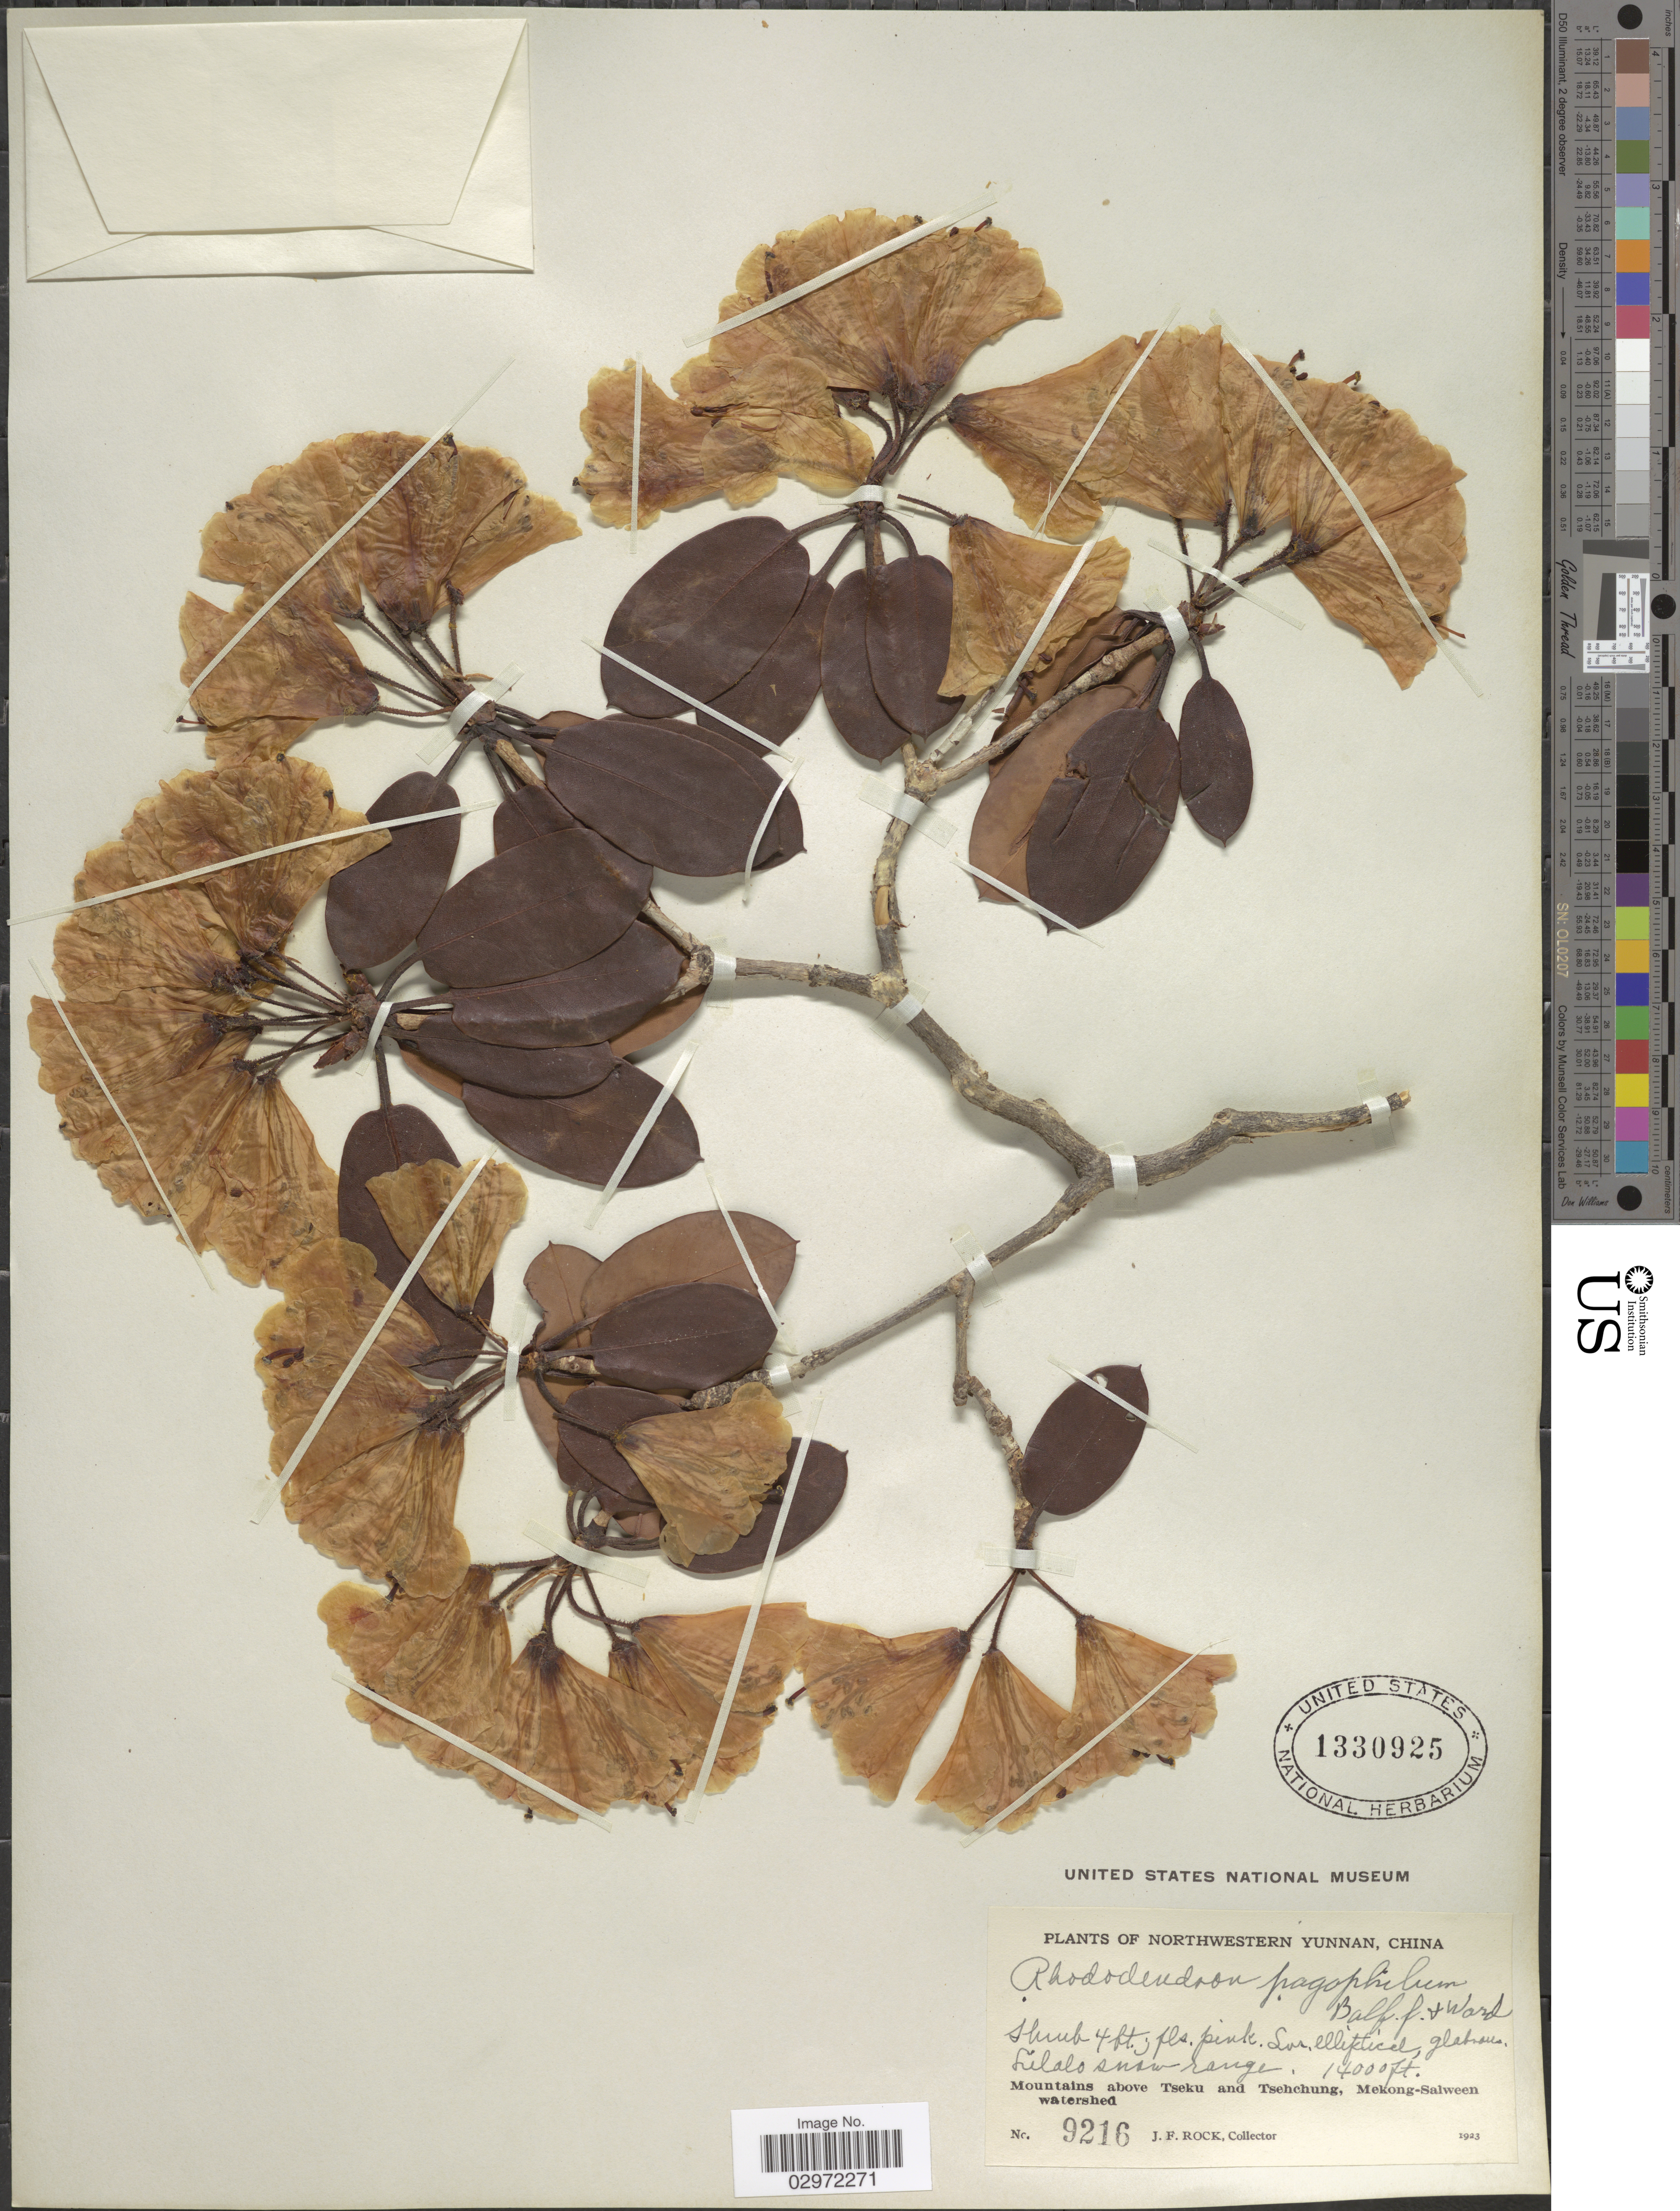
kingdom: Plantae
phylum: Tracheophyta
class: Magnoliopsida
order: Ericales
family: Ericaceae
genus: Rhododendron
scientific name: Rhododendron pagophilum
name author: Balf. f. & Kingdon-Ward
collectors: J. Rock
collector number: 9216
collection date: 1923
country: China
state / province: Yunnan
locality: Northwestern Yunnan, Mountains above Tseku and Tsehchung, Mekong-Salween watershed.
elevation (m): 4267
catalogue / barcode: US 1330925